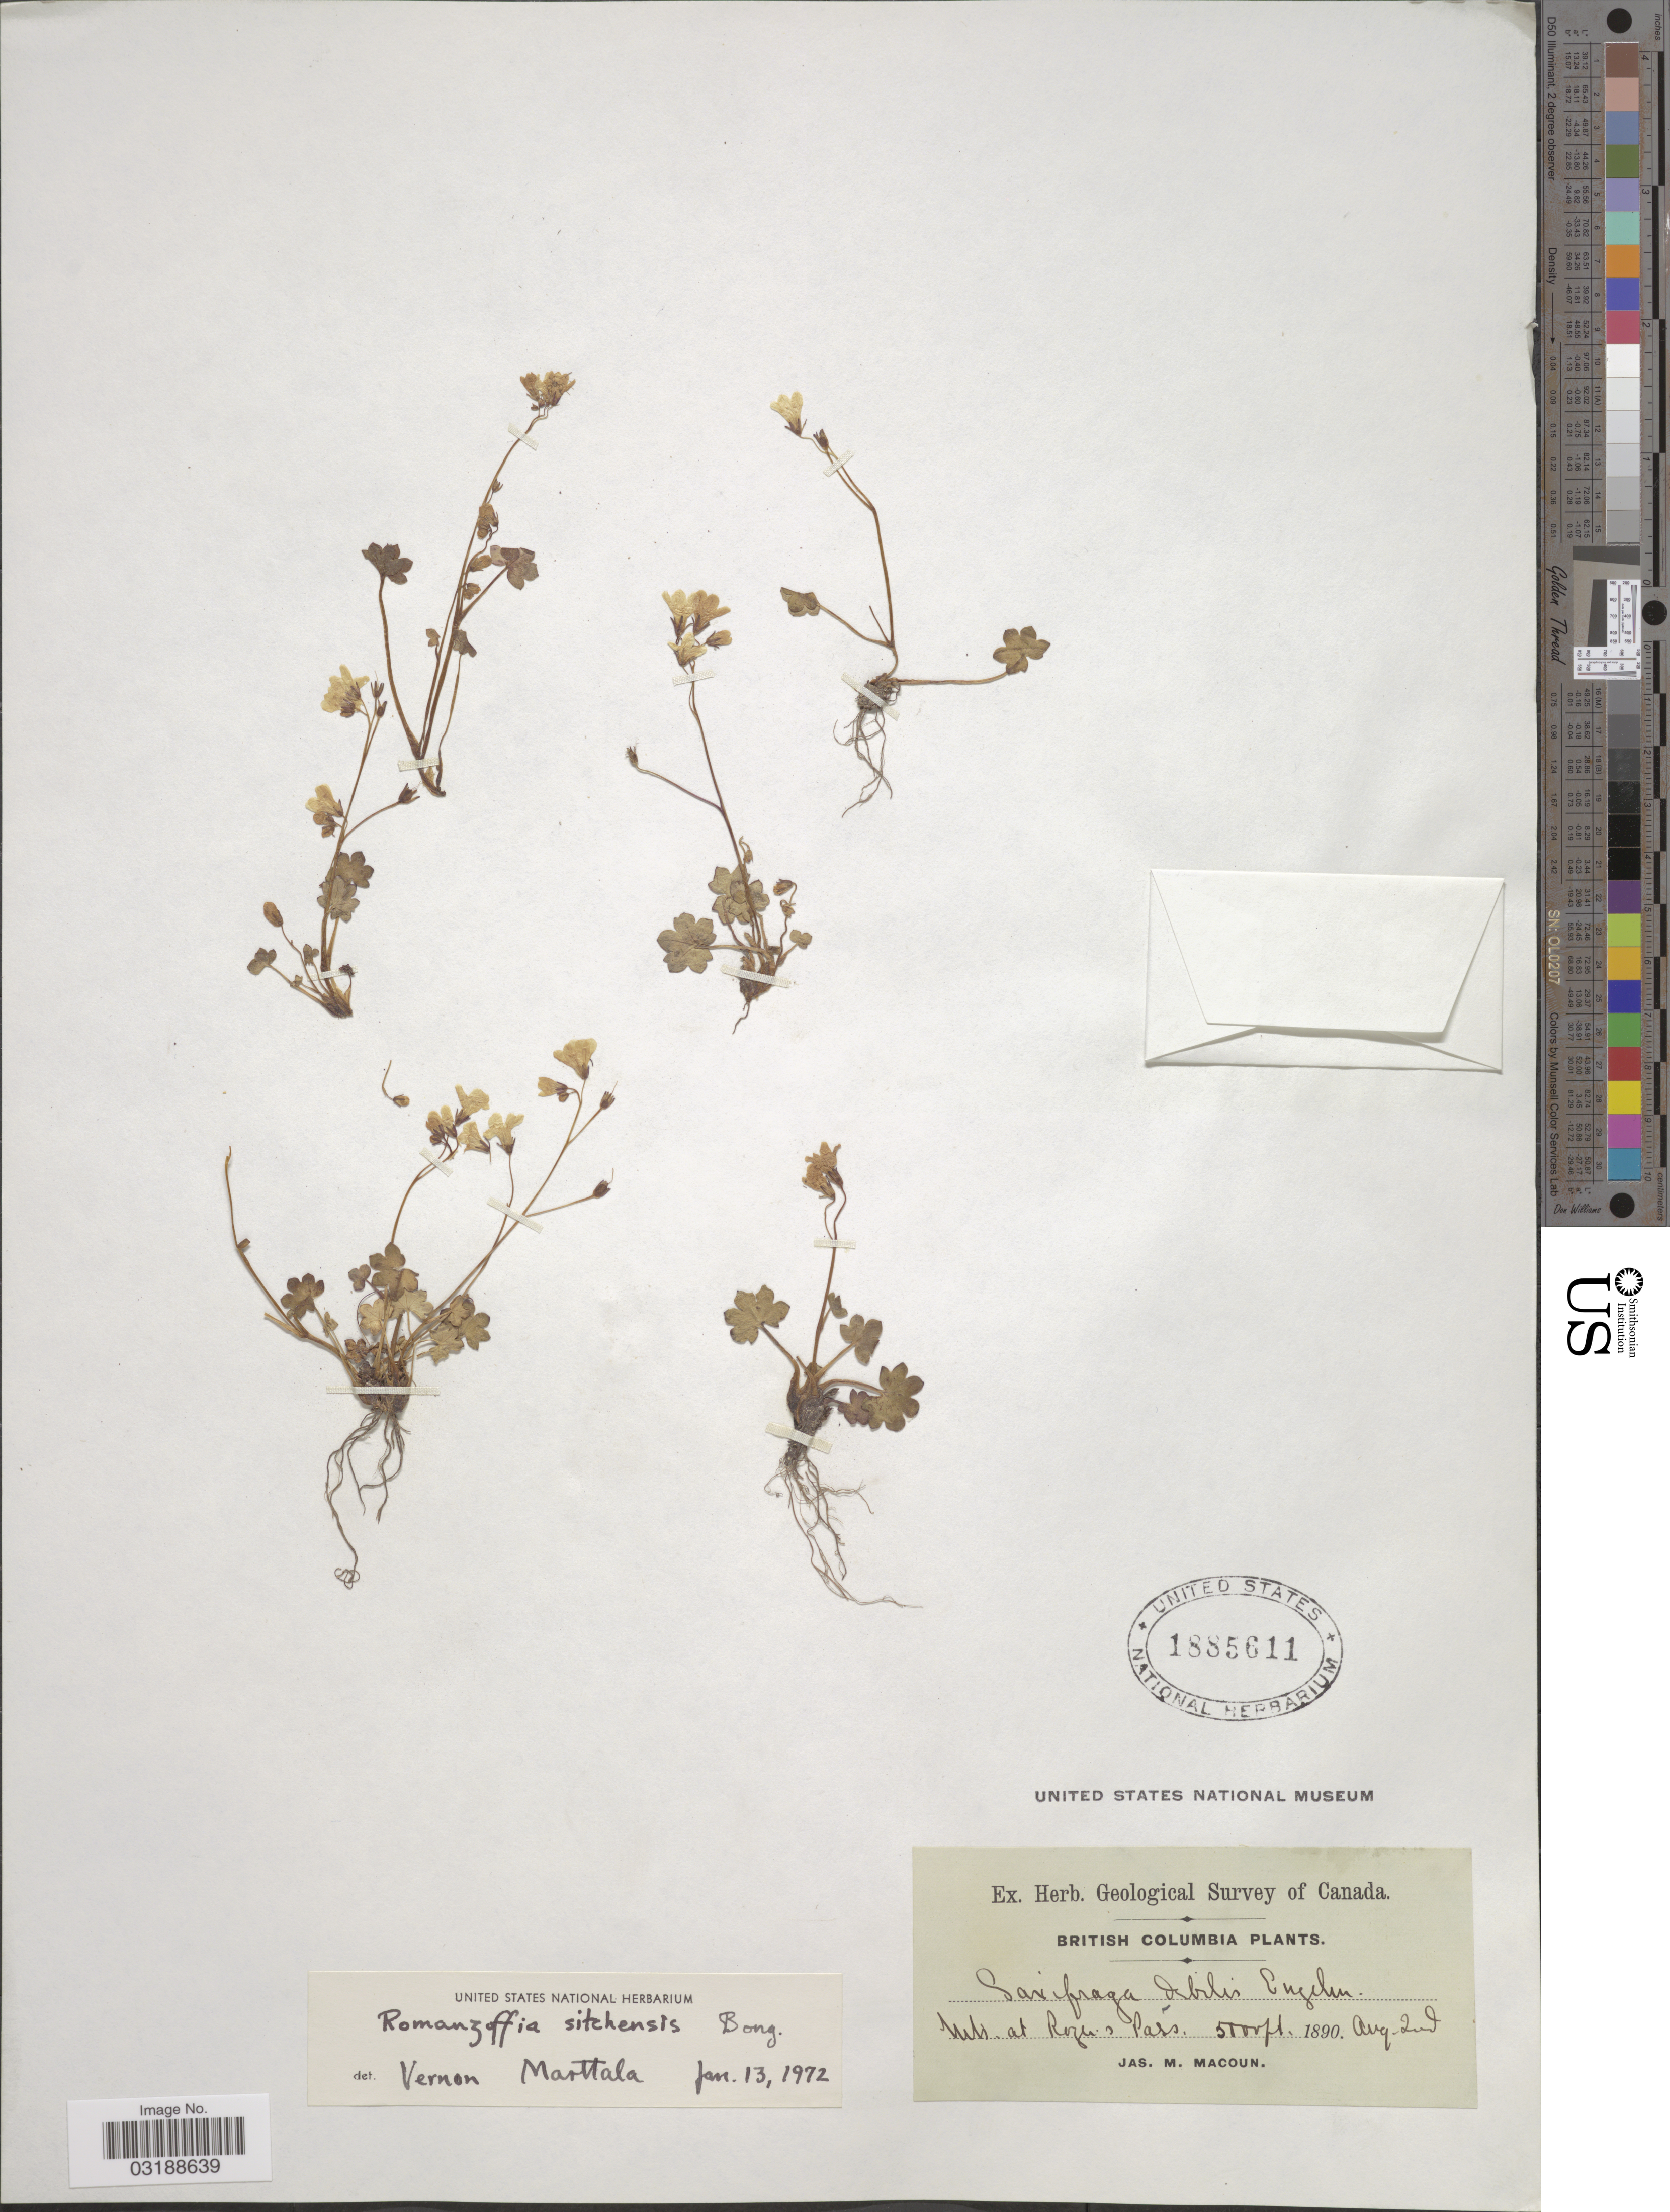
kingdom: Plantae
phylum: Tracheophyta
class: Magnoliopsida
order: Boraginales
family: Hydrophyllaceae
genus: Romanzoffia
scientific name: Romanzoffia sitchensis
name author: Bong.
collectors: J. M. Macoun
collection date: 1890-08-02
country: Canada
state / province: British Columbia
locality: Mts at Roger's Pass.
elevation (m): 1524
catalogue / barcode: US 1885611